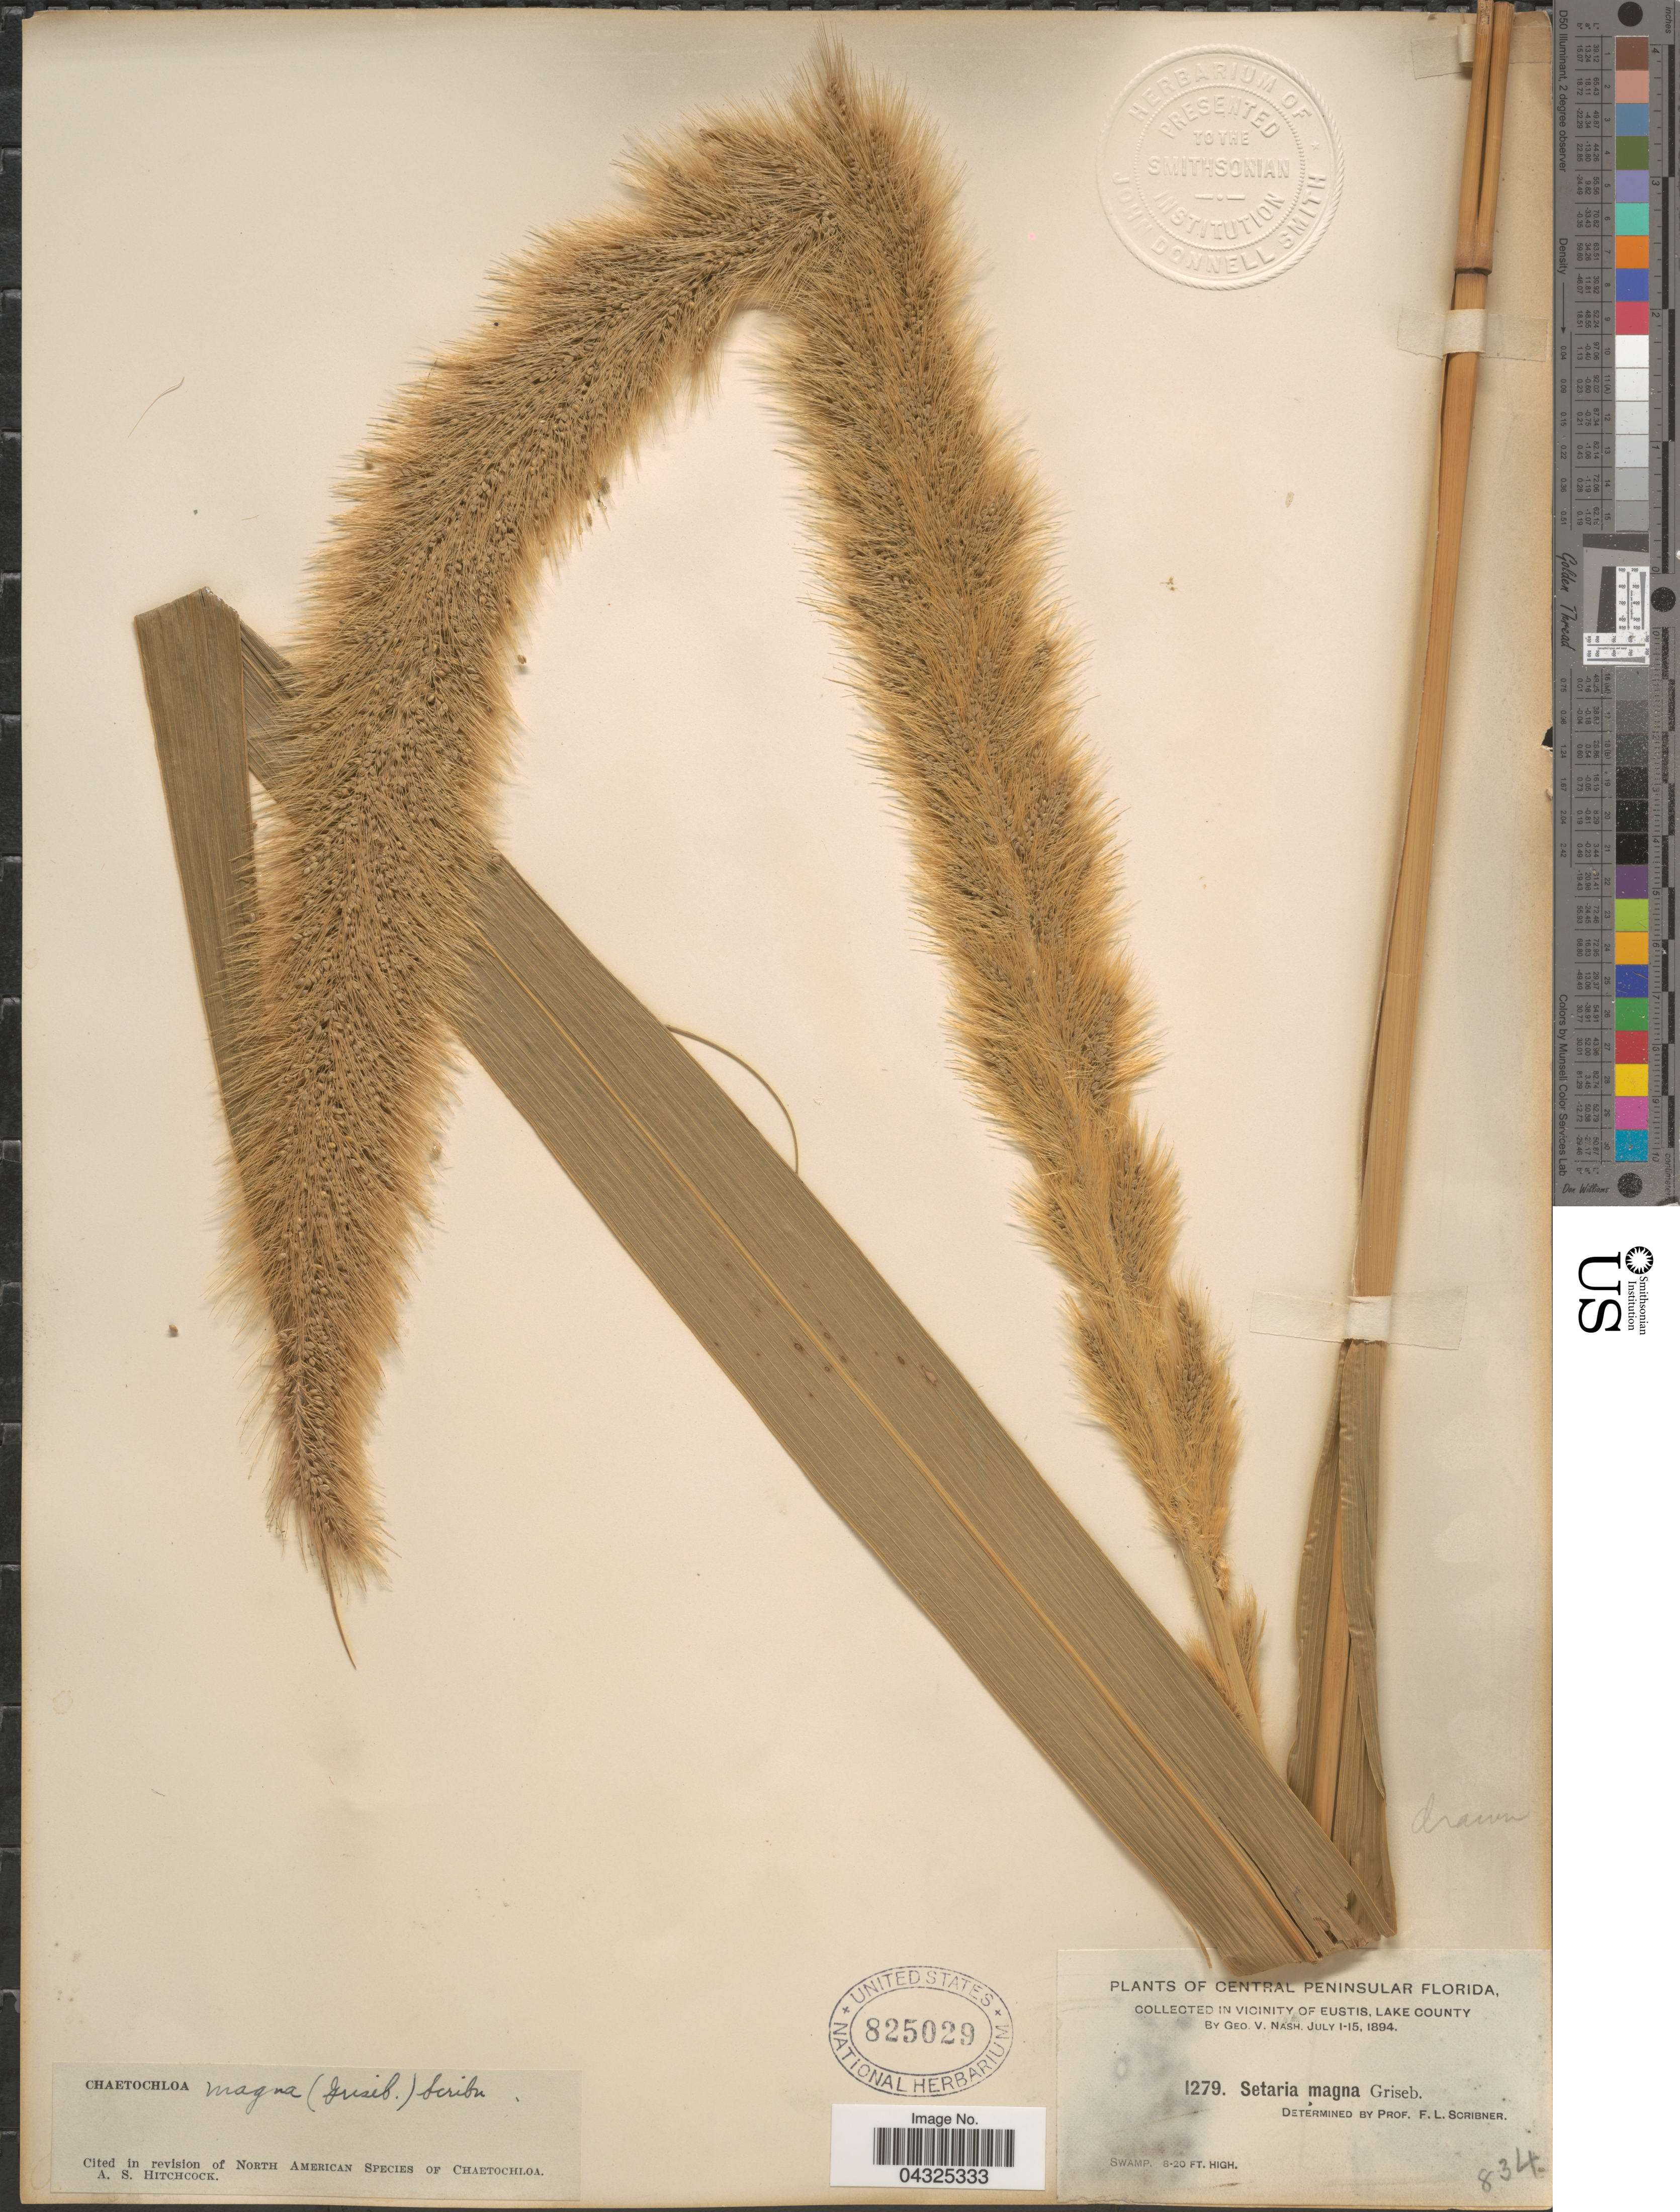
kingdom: Plantae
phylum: Tracheophyta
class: Liliopsida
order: Poales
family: Poaceae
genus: Setaria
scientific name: Setaria magna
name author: Griseb.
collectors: G. V. Nash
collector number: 1279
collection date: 1894-07-01/1894-07-15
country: United States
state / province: Florida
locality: Central Peninsular Florida. In vicinity of Eustis, Lake County.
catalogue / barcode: US 825029